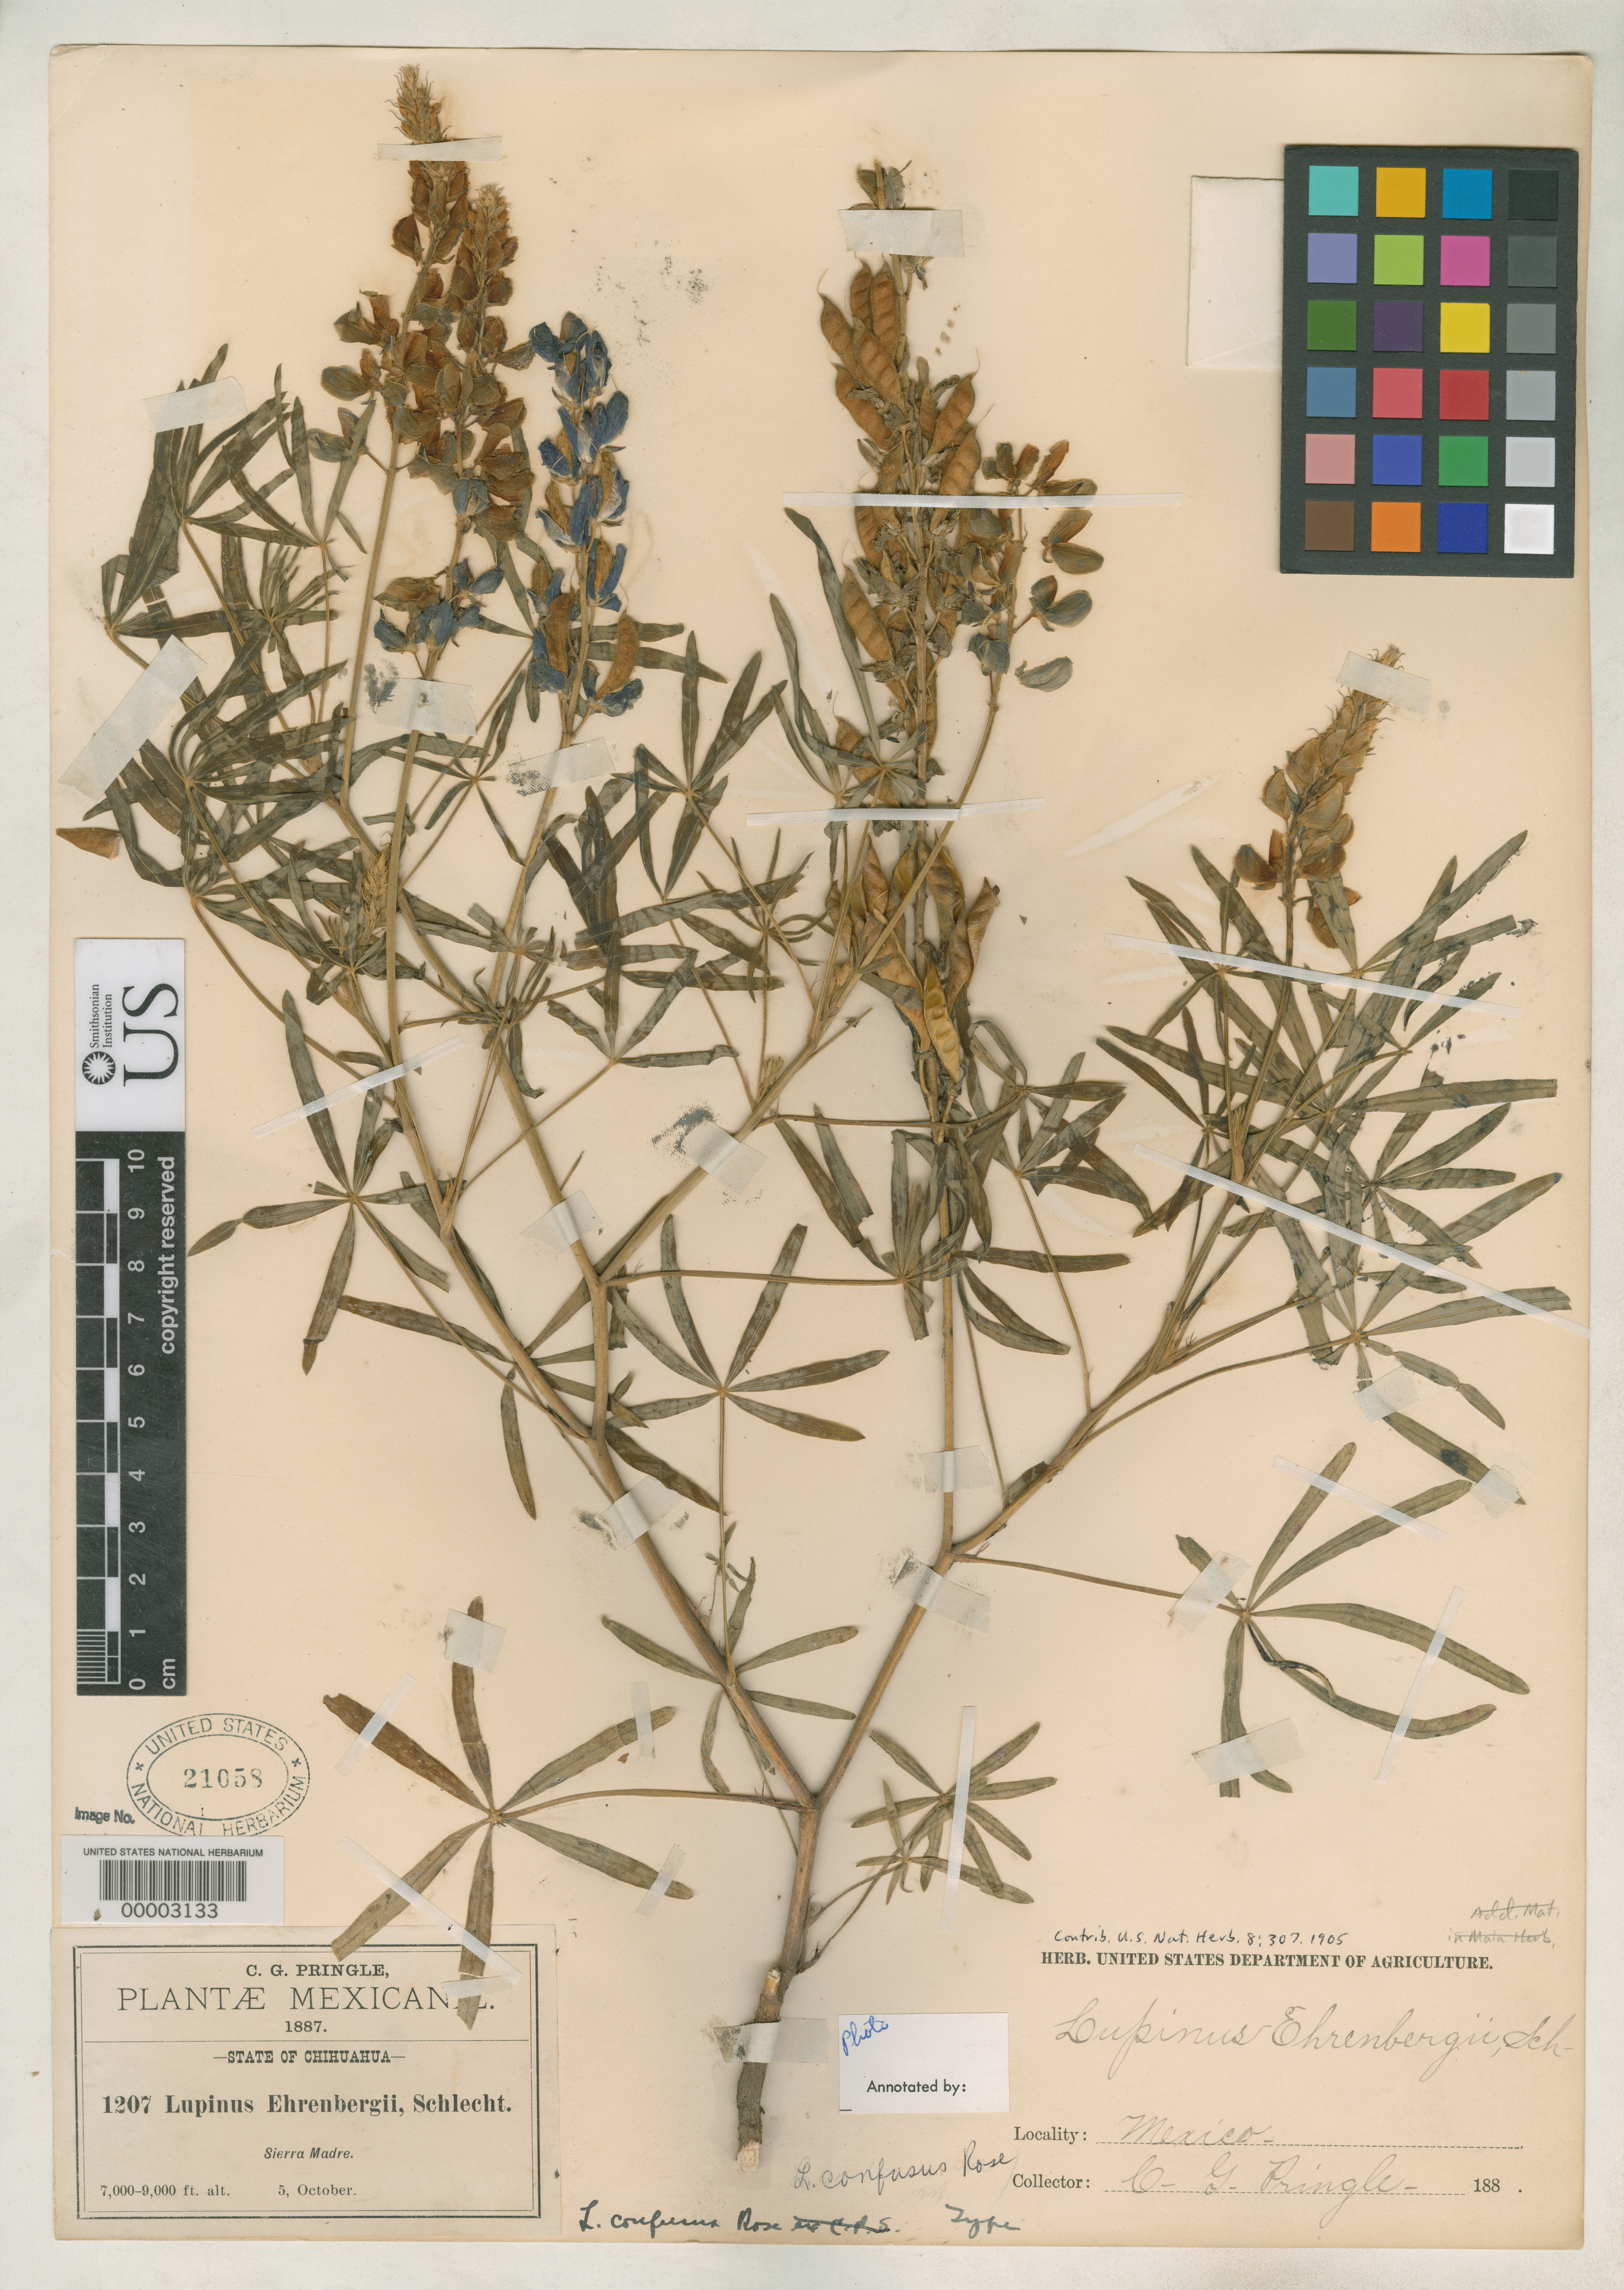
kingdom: Plantae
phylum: Tracheophyta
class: Magnoliopsida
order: Fabales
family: Fabaceae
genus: Lupinus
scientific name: Lupinus confusus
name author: Rose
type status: Holotype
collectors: C. G. Pringle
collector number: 1207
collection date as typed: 05 Oct 1887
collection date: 1887-10-05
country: Mexico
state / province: Chihuahua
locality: Sierra Madre.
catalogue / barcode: US 21058